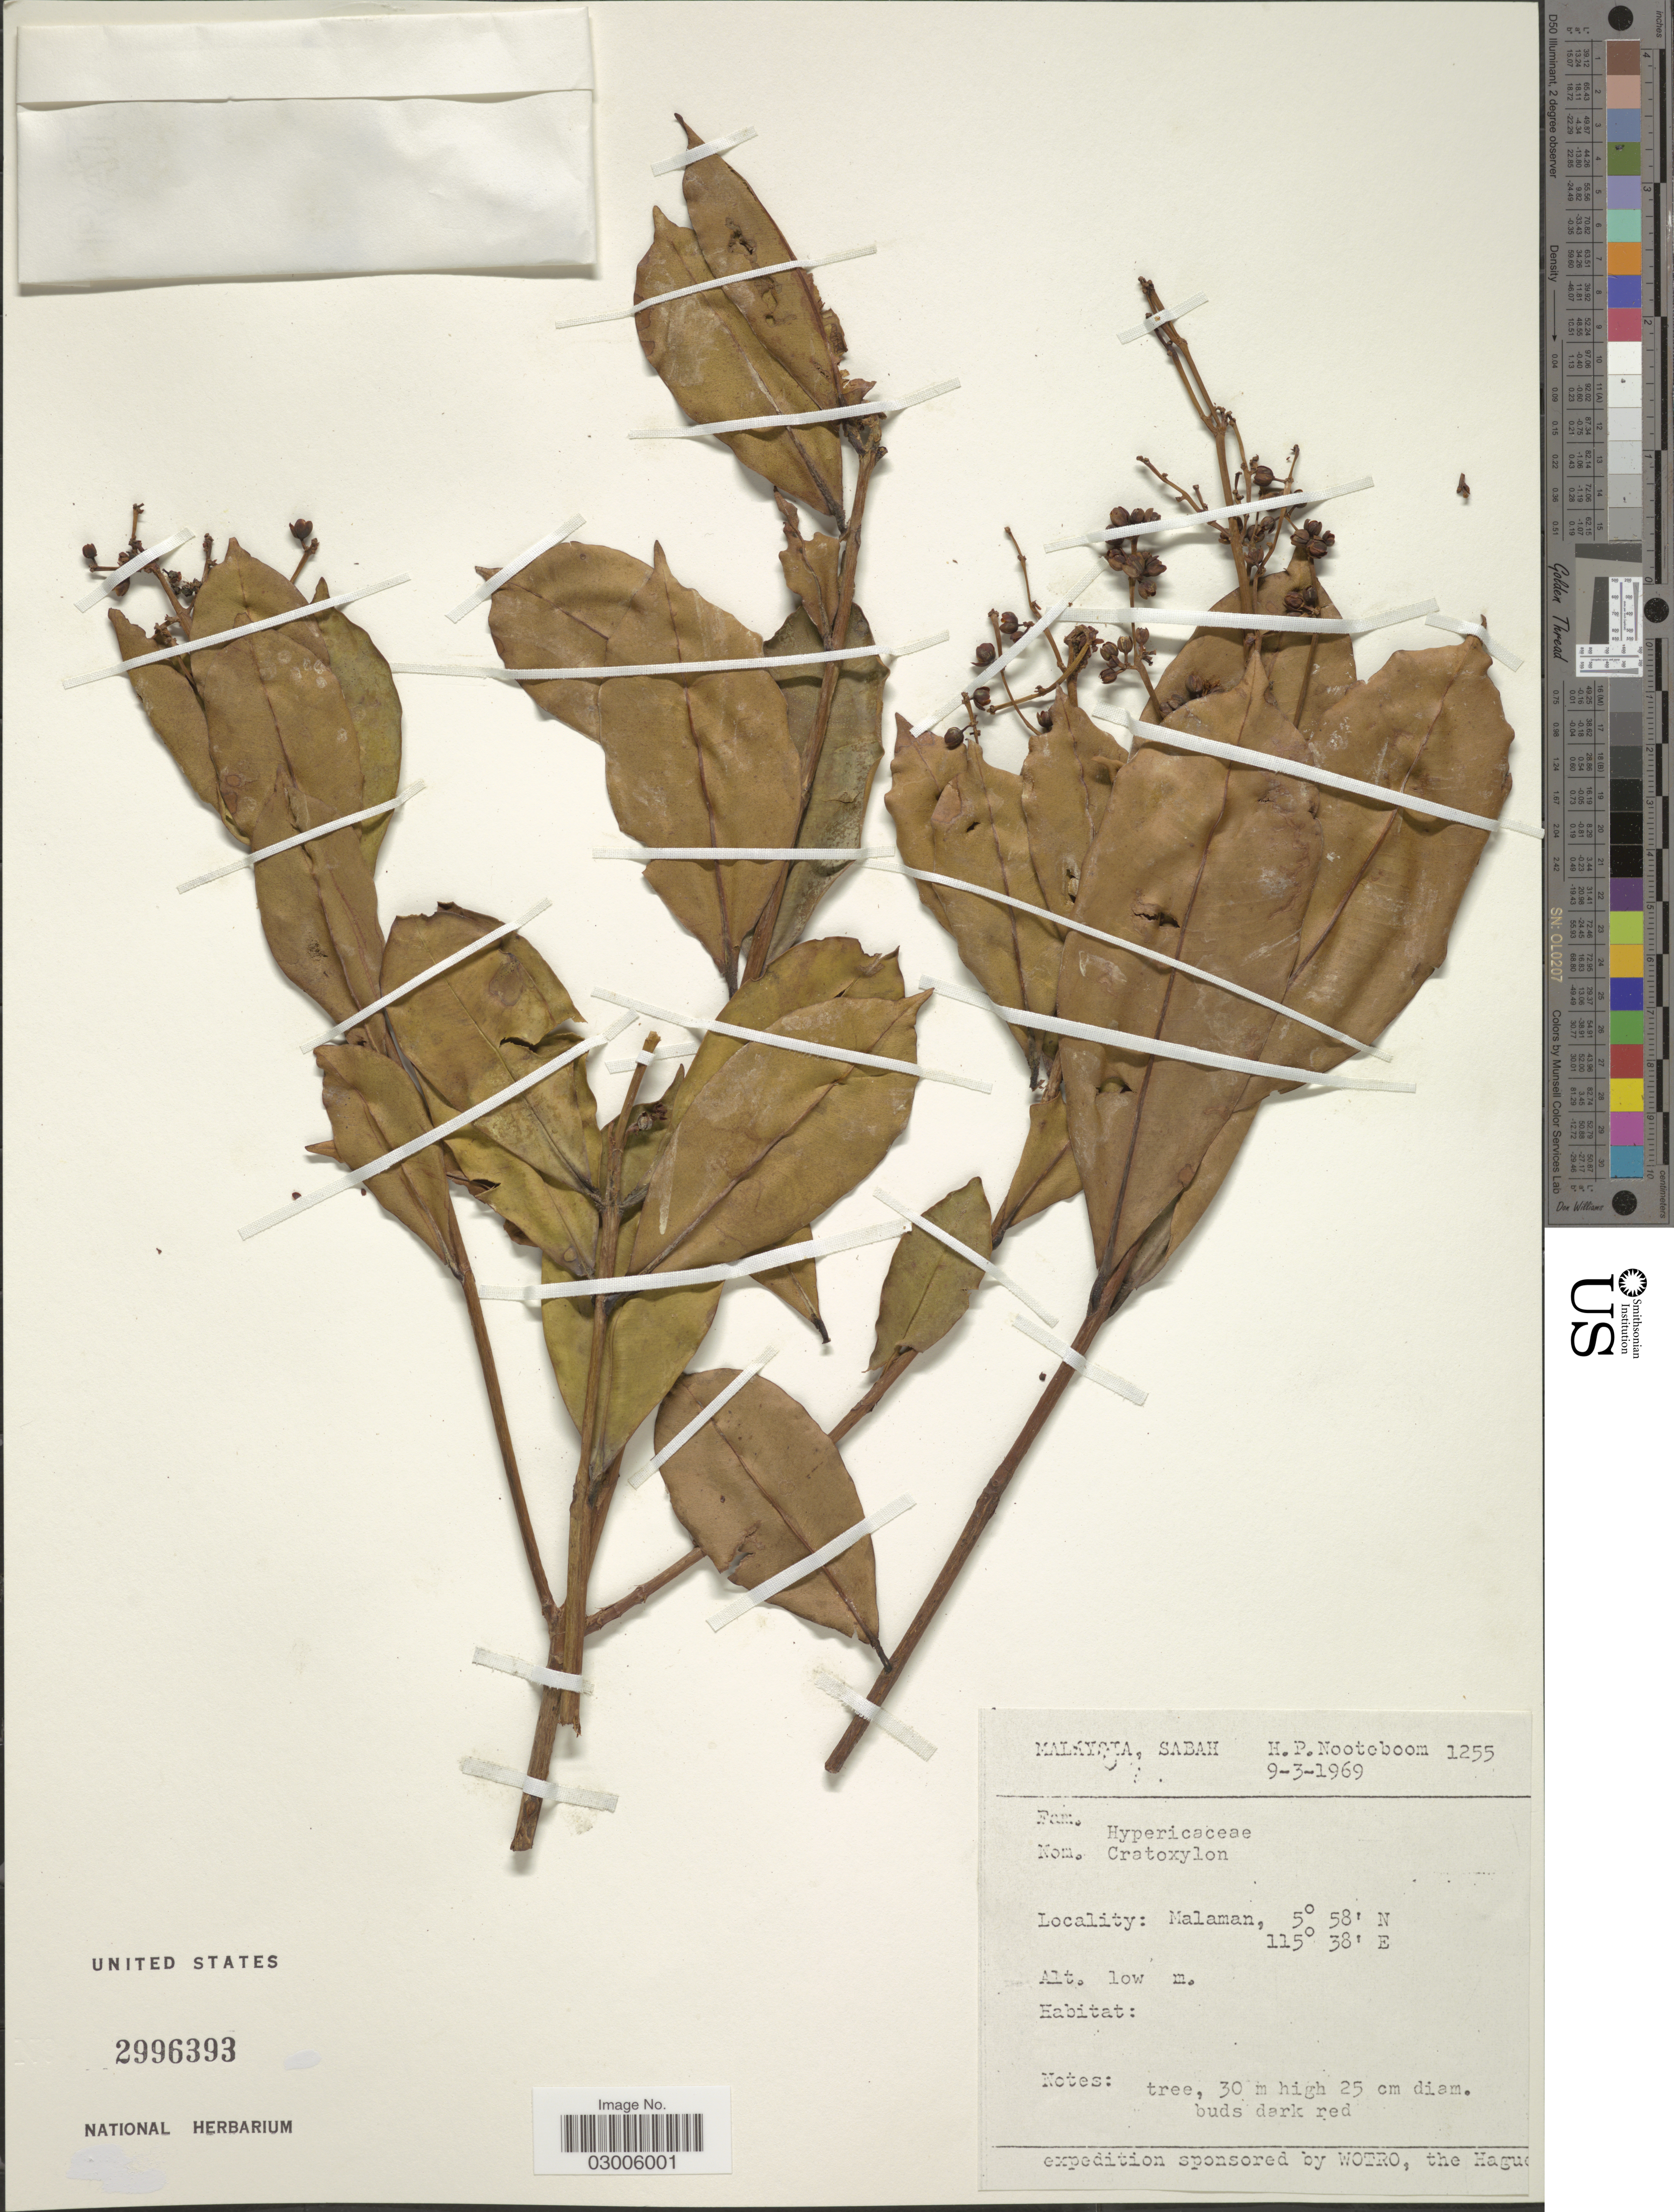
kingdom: Plantae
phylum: Tracheophyta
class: Magnoliopsida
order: Malpighiales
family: Hypericaceae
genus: Cratoxylum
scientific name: Cratoxylum sp.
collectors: H. P. Nooteboom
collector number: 1255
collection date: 1969-03-09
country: Malaysia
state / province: Sabah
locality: Malaman.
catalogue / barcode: US 2996393